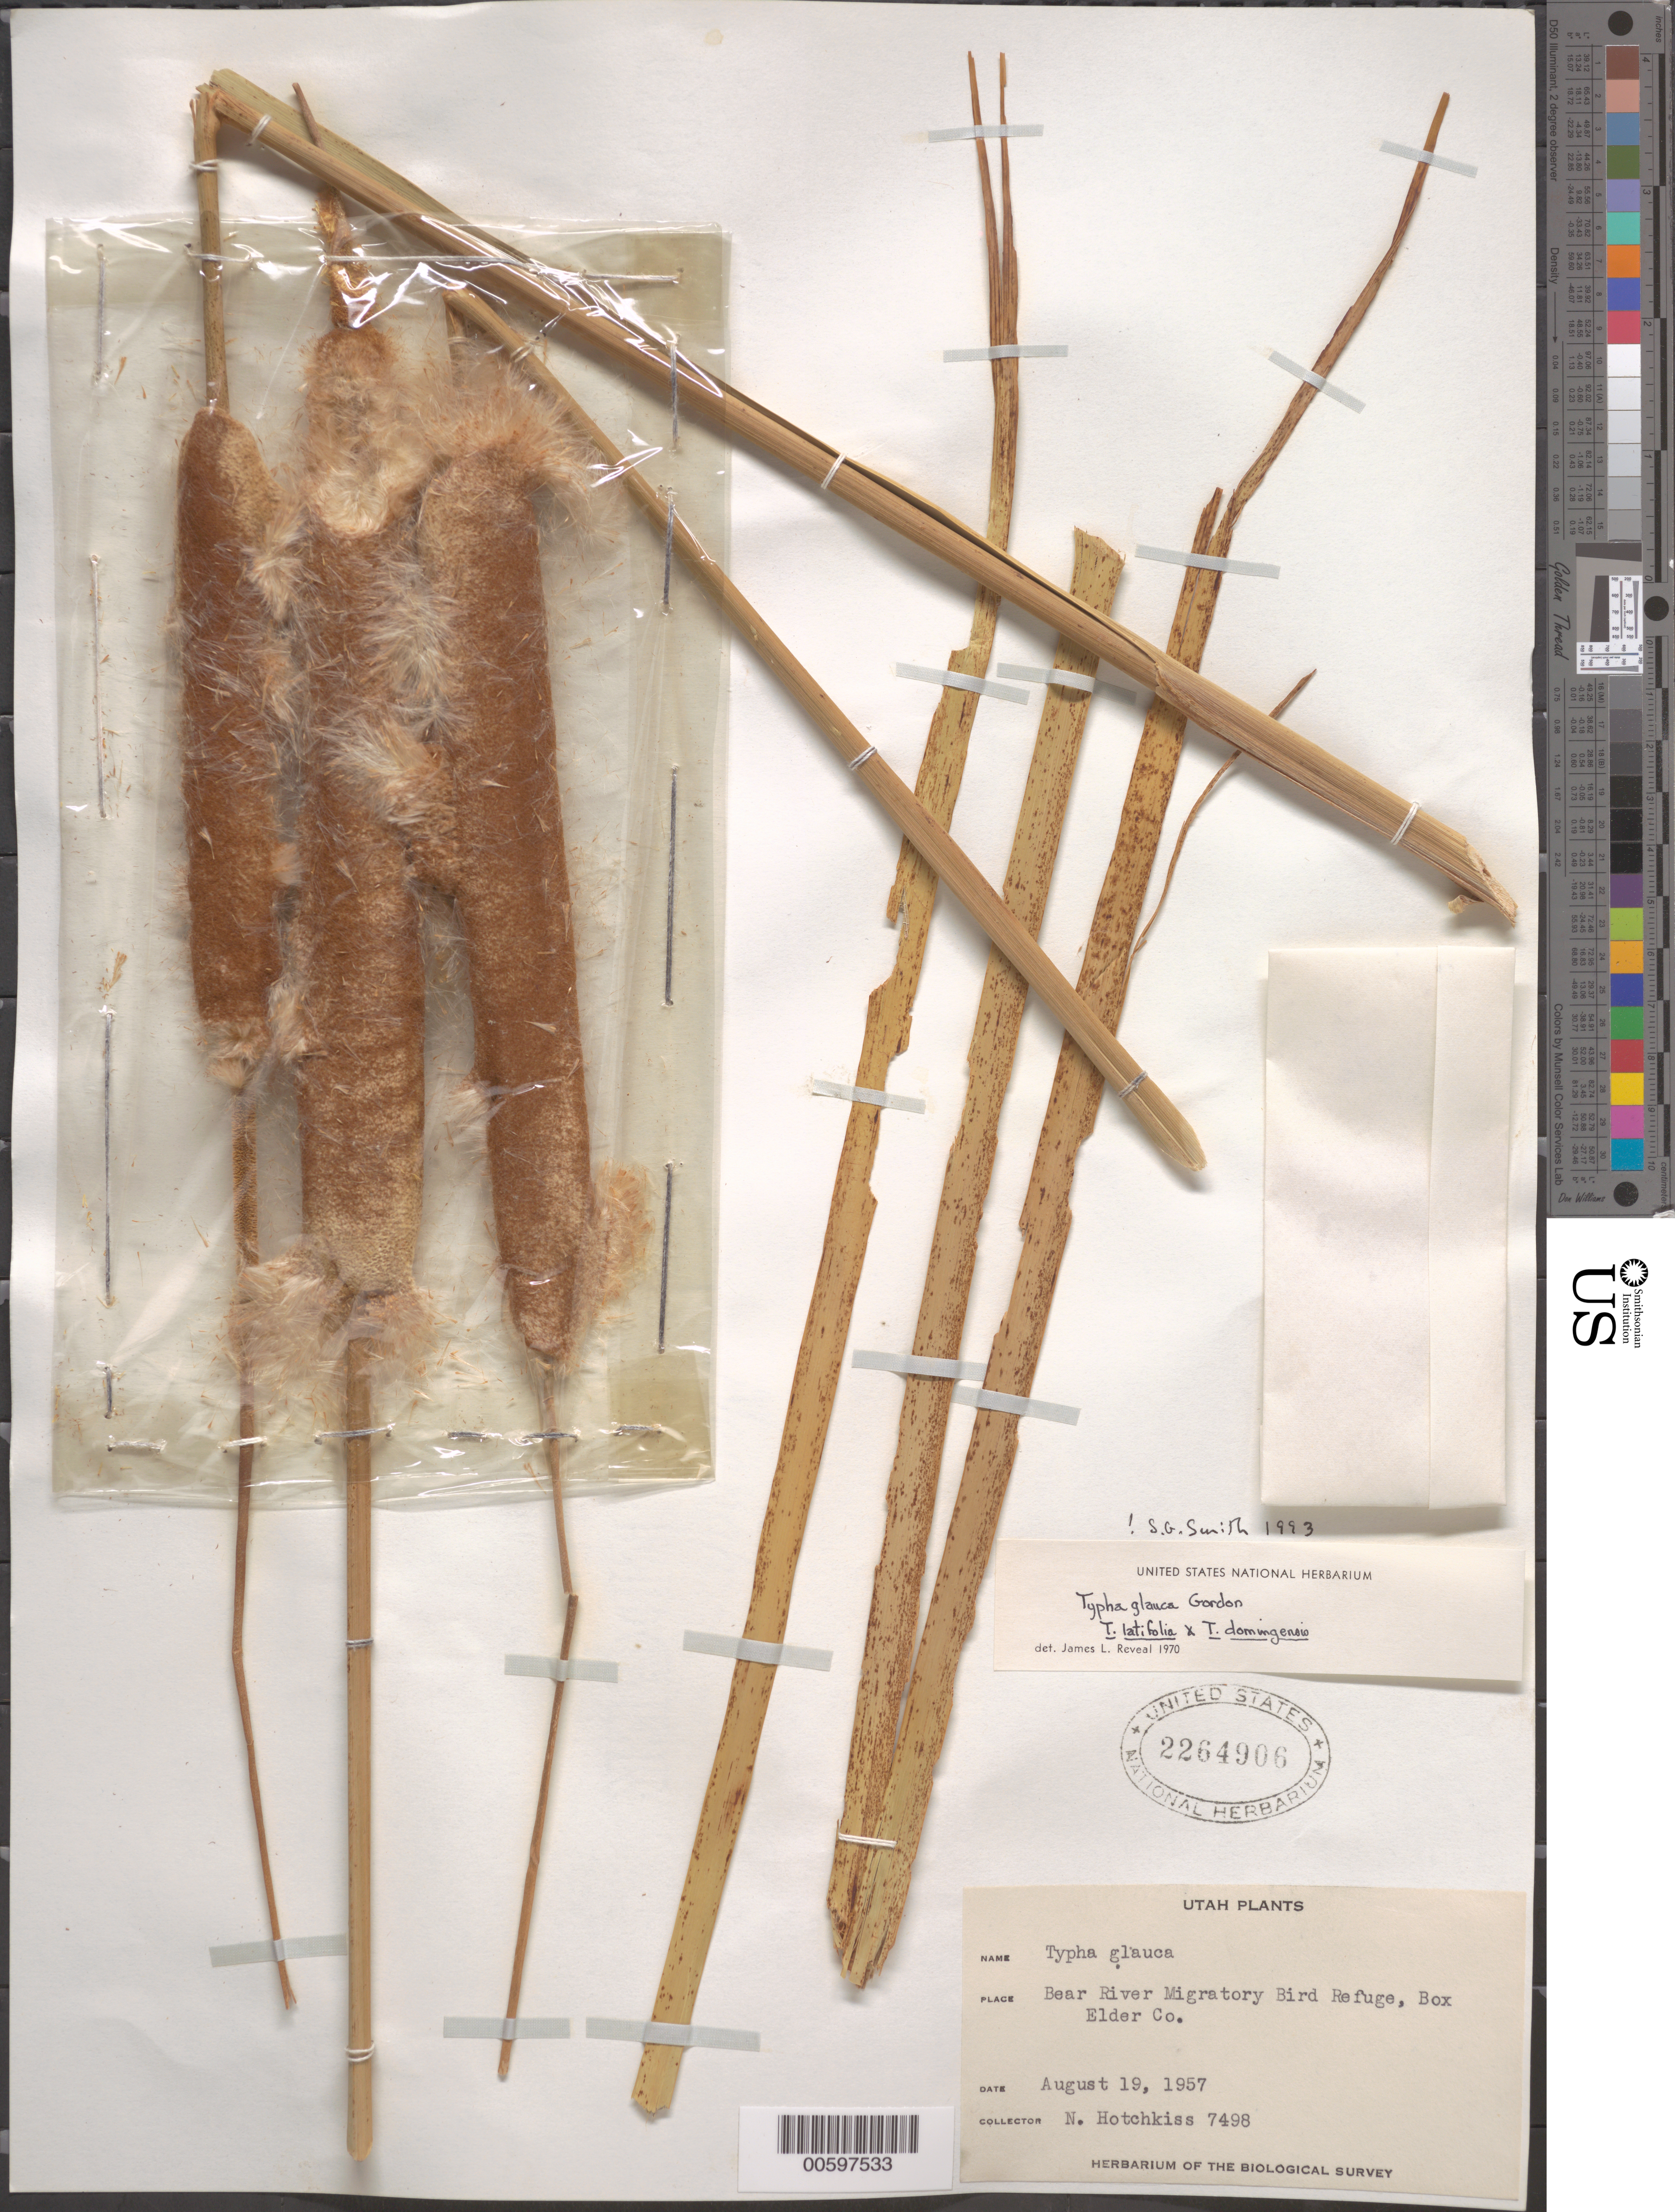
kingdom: Plantae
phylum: Tracheophyta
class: Liliopsida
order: Poales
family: Typhaceae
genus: Typha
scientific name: Typha glauca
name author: Godr.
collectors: N. Hotchkiss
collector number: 7498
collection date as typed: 19 Aug 1957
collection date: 1957-08-19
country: United States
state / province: Utah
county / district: Box Elder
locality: Bear River Migratory Bird Refuge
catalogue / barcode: US 2264906